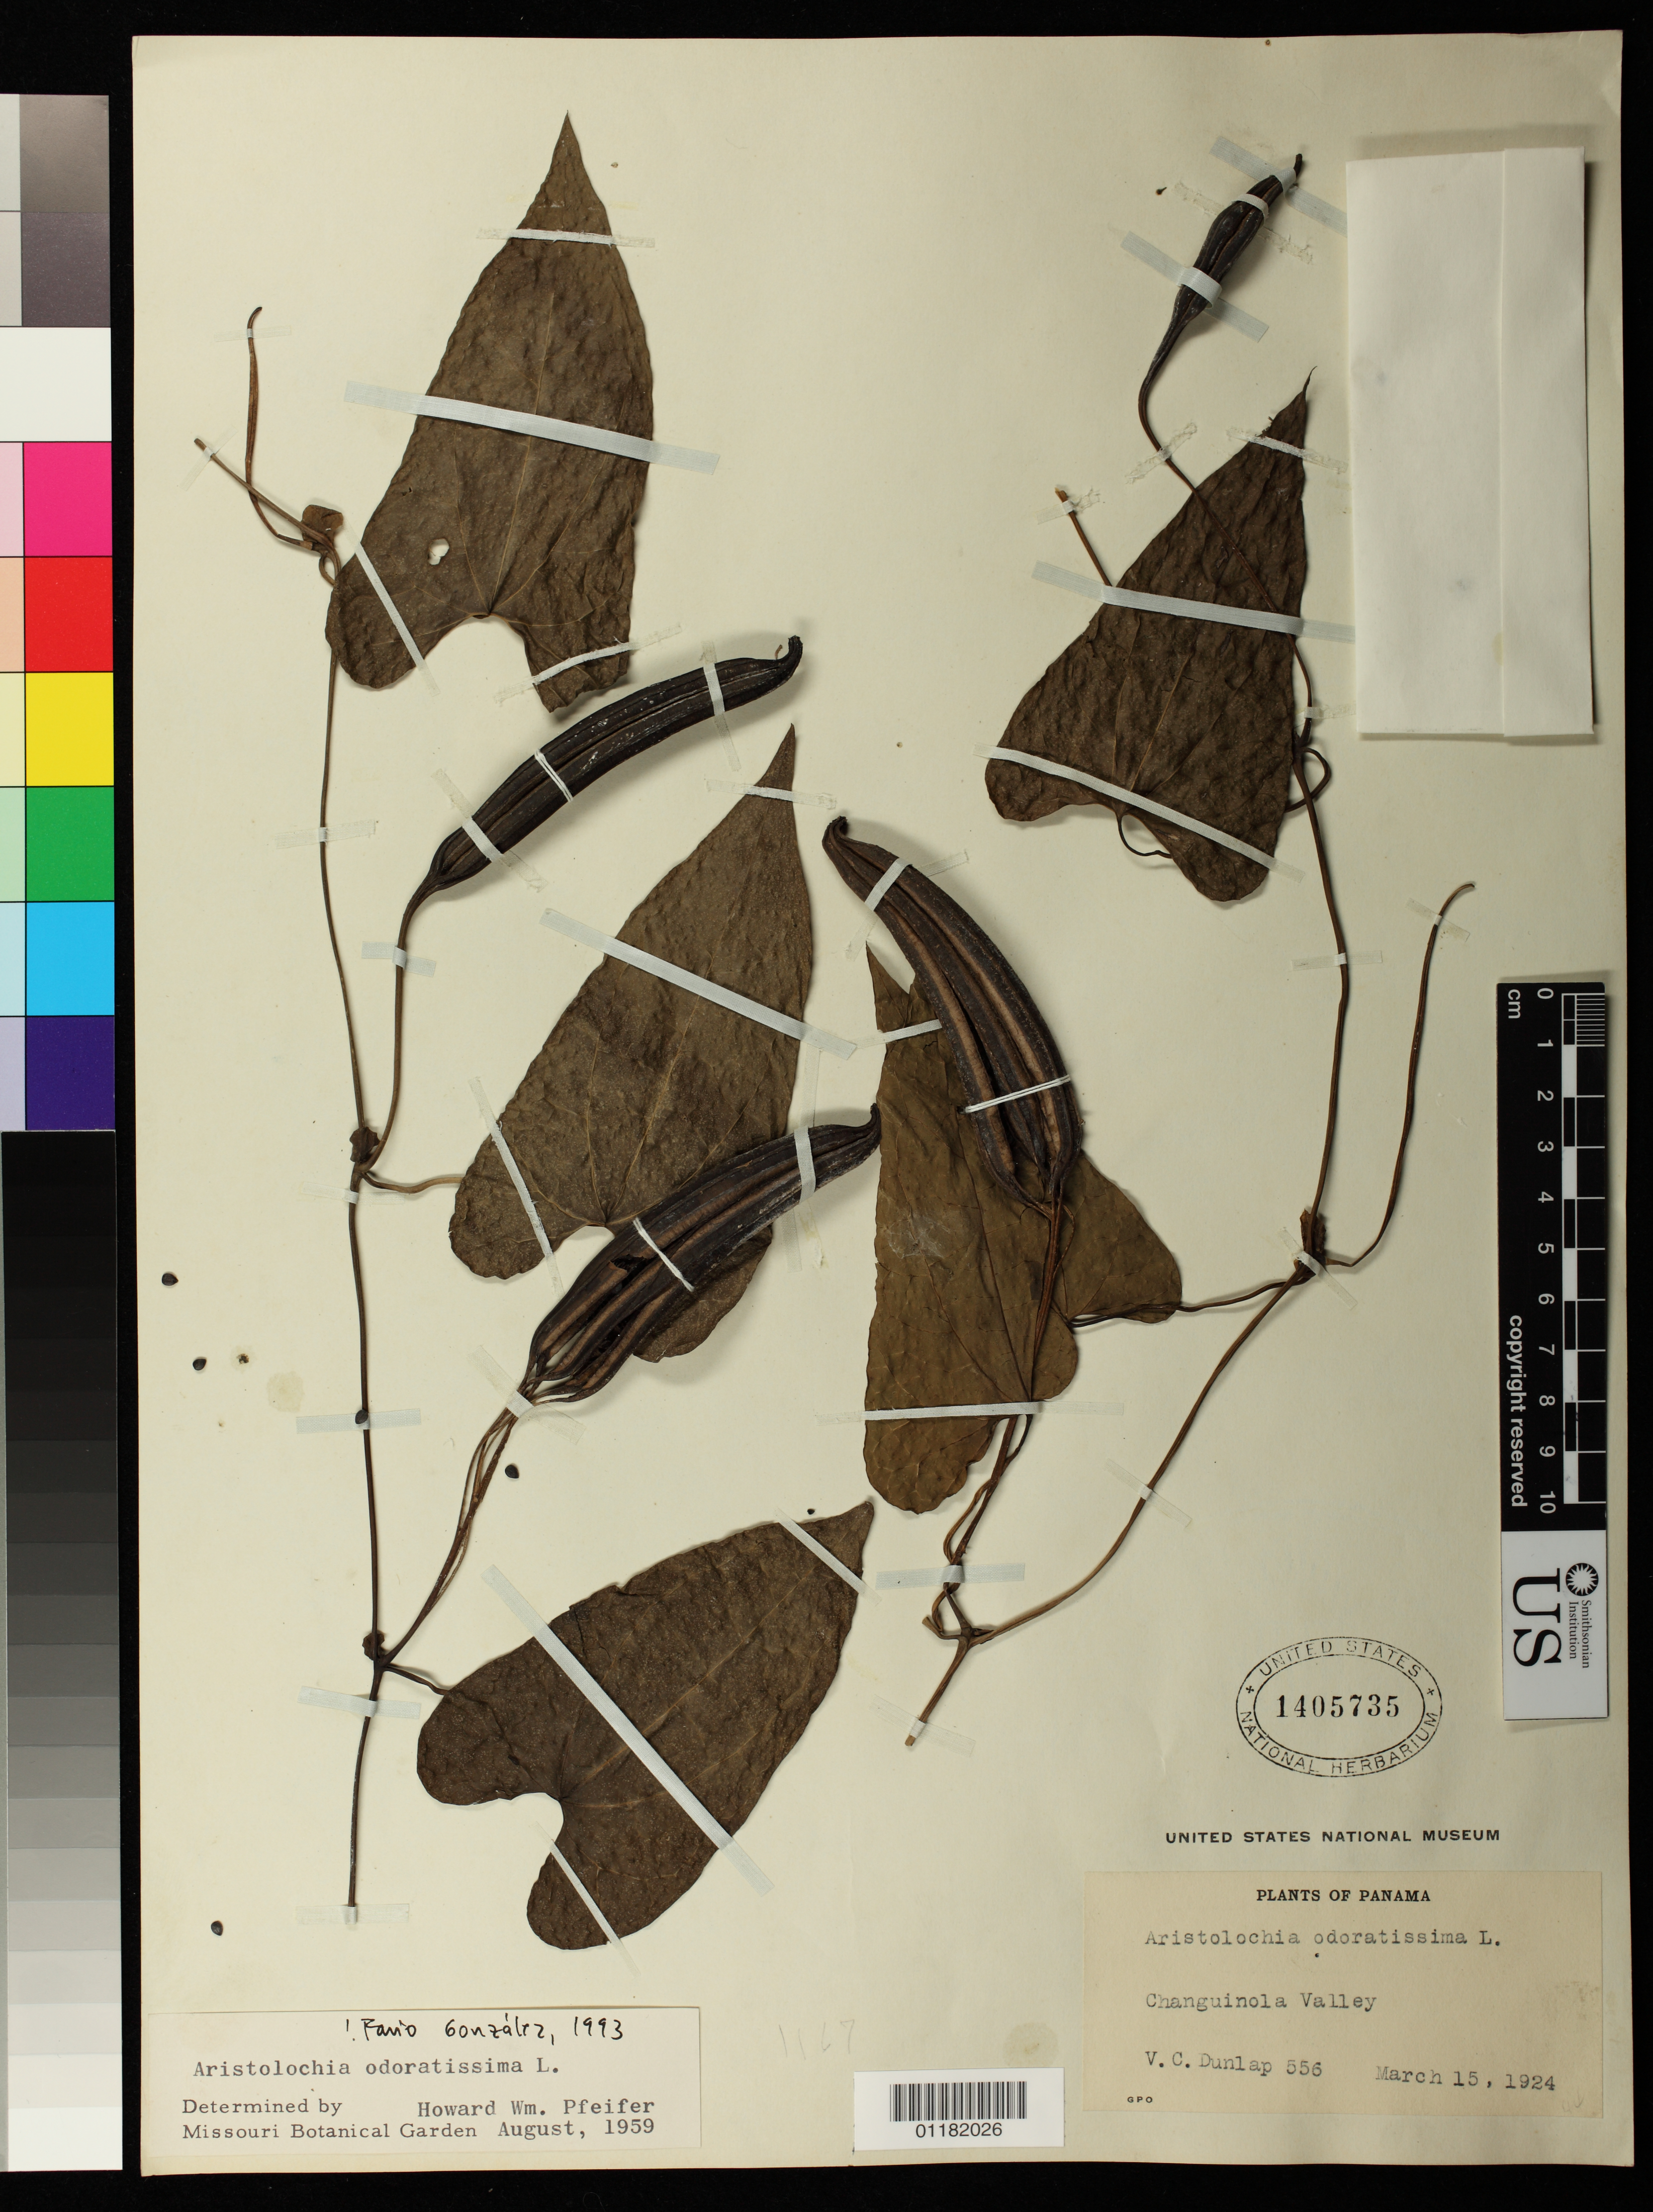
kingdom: Plantae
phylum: Tracheophyta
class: Magnoliopsida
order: Piperales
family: Aristolochiaceae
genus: Aristolochia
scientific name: Aristolochia odoratissima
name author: L.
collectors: V. C. Dunlap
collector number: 556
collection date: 1924-03-15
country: Panama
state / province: Bocas del Toro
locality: Changuinola Valley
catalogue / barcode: US 1405735